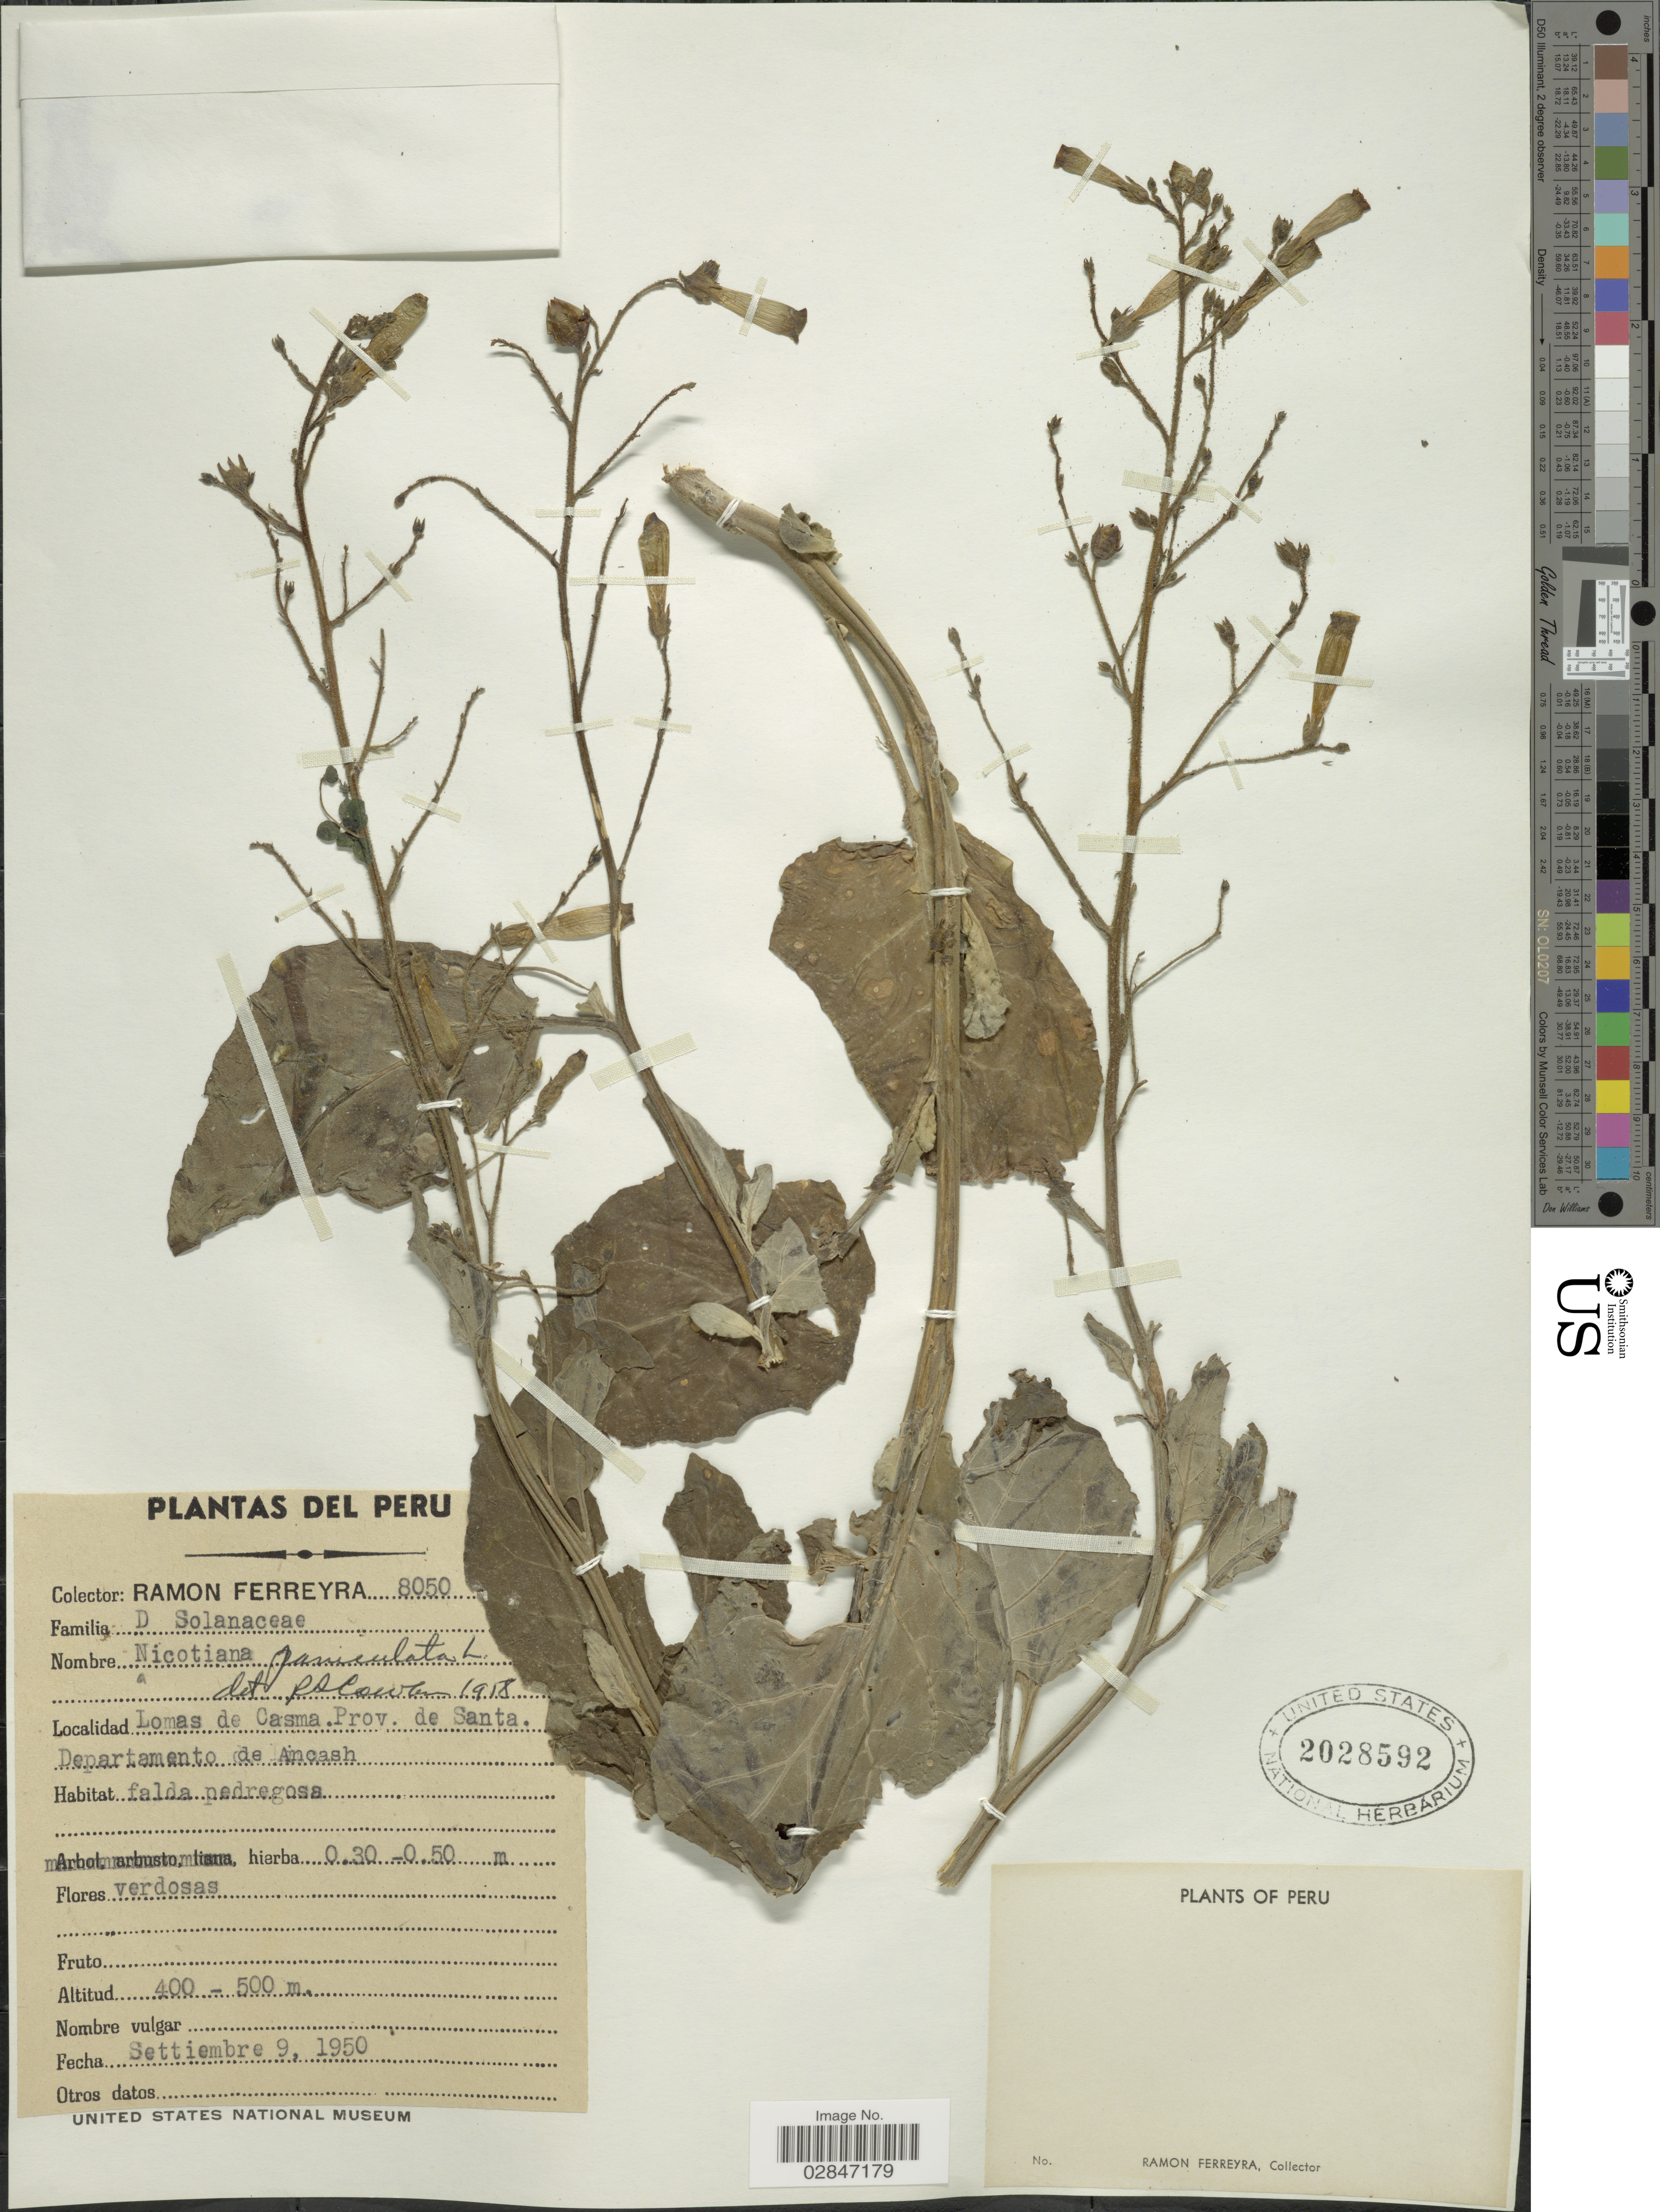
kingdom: Plantae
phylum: Tracheophyta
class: Magnoliopsida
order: Solanales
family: Solanaceae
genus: Nicotiana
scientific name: Nicotiana paniculata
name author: L.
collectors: R. A. Ferreyra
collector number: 8050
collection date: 1950-09-09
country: Peru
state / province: Ancash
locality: Lomas de Casma, Prov. de Santa, Departamento de Ancash.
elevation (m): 400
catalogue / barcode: US 2028592